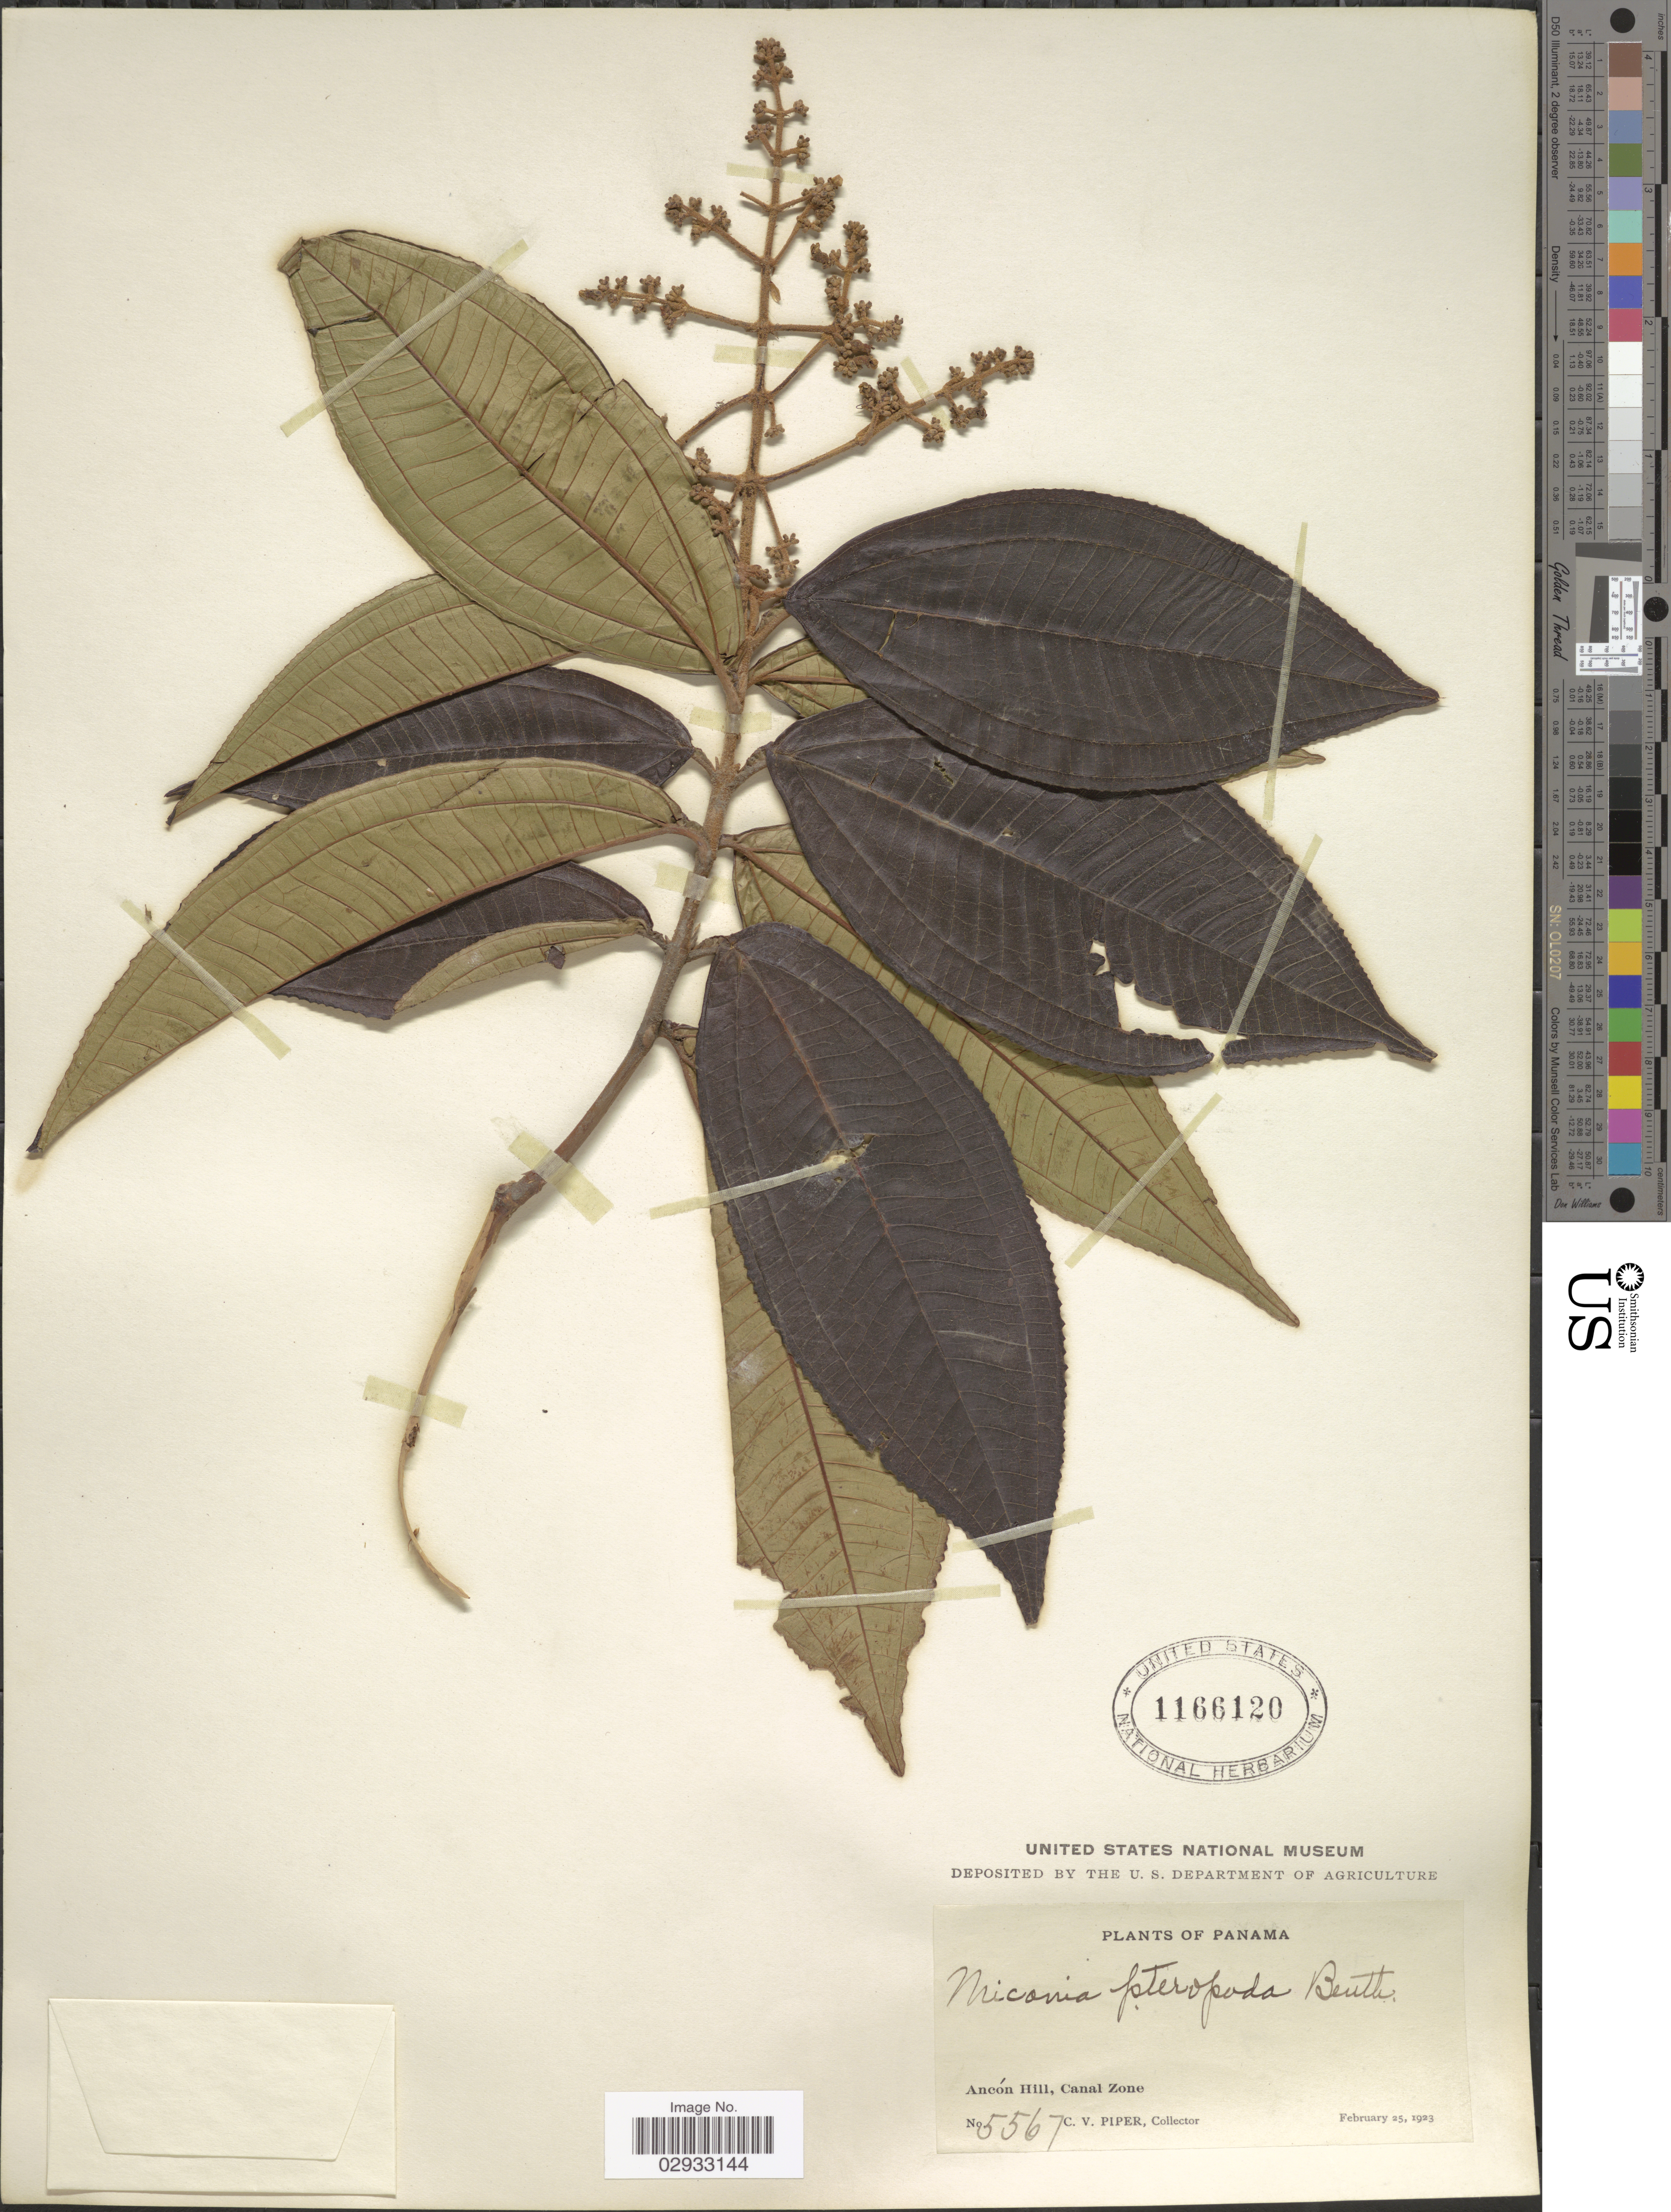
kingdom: Plantae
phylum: Tracheophyta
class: Magnoliopsida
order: Myrtales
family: Melastomataceae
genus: Miconia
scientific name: Miconia pteropoda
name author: Benth.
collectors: C. V. Piper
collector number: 5567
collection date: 1923-02-25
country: Panama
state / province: Colón / Panamá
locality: Ancón Hill, Canal Zone.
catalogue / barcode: US 1166120